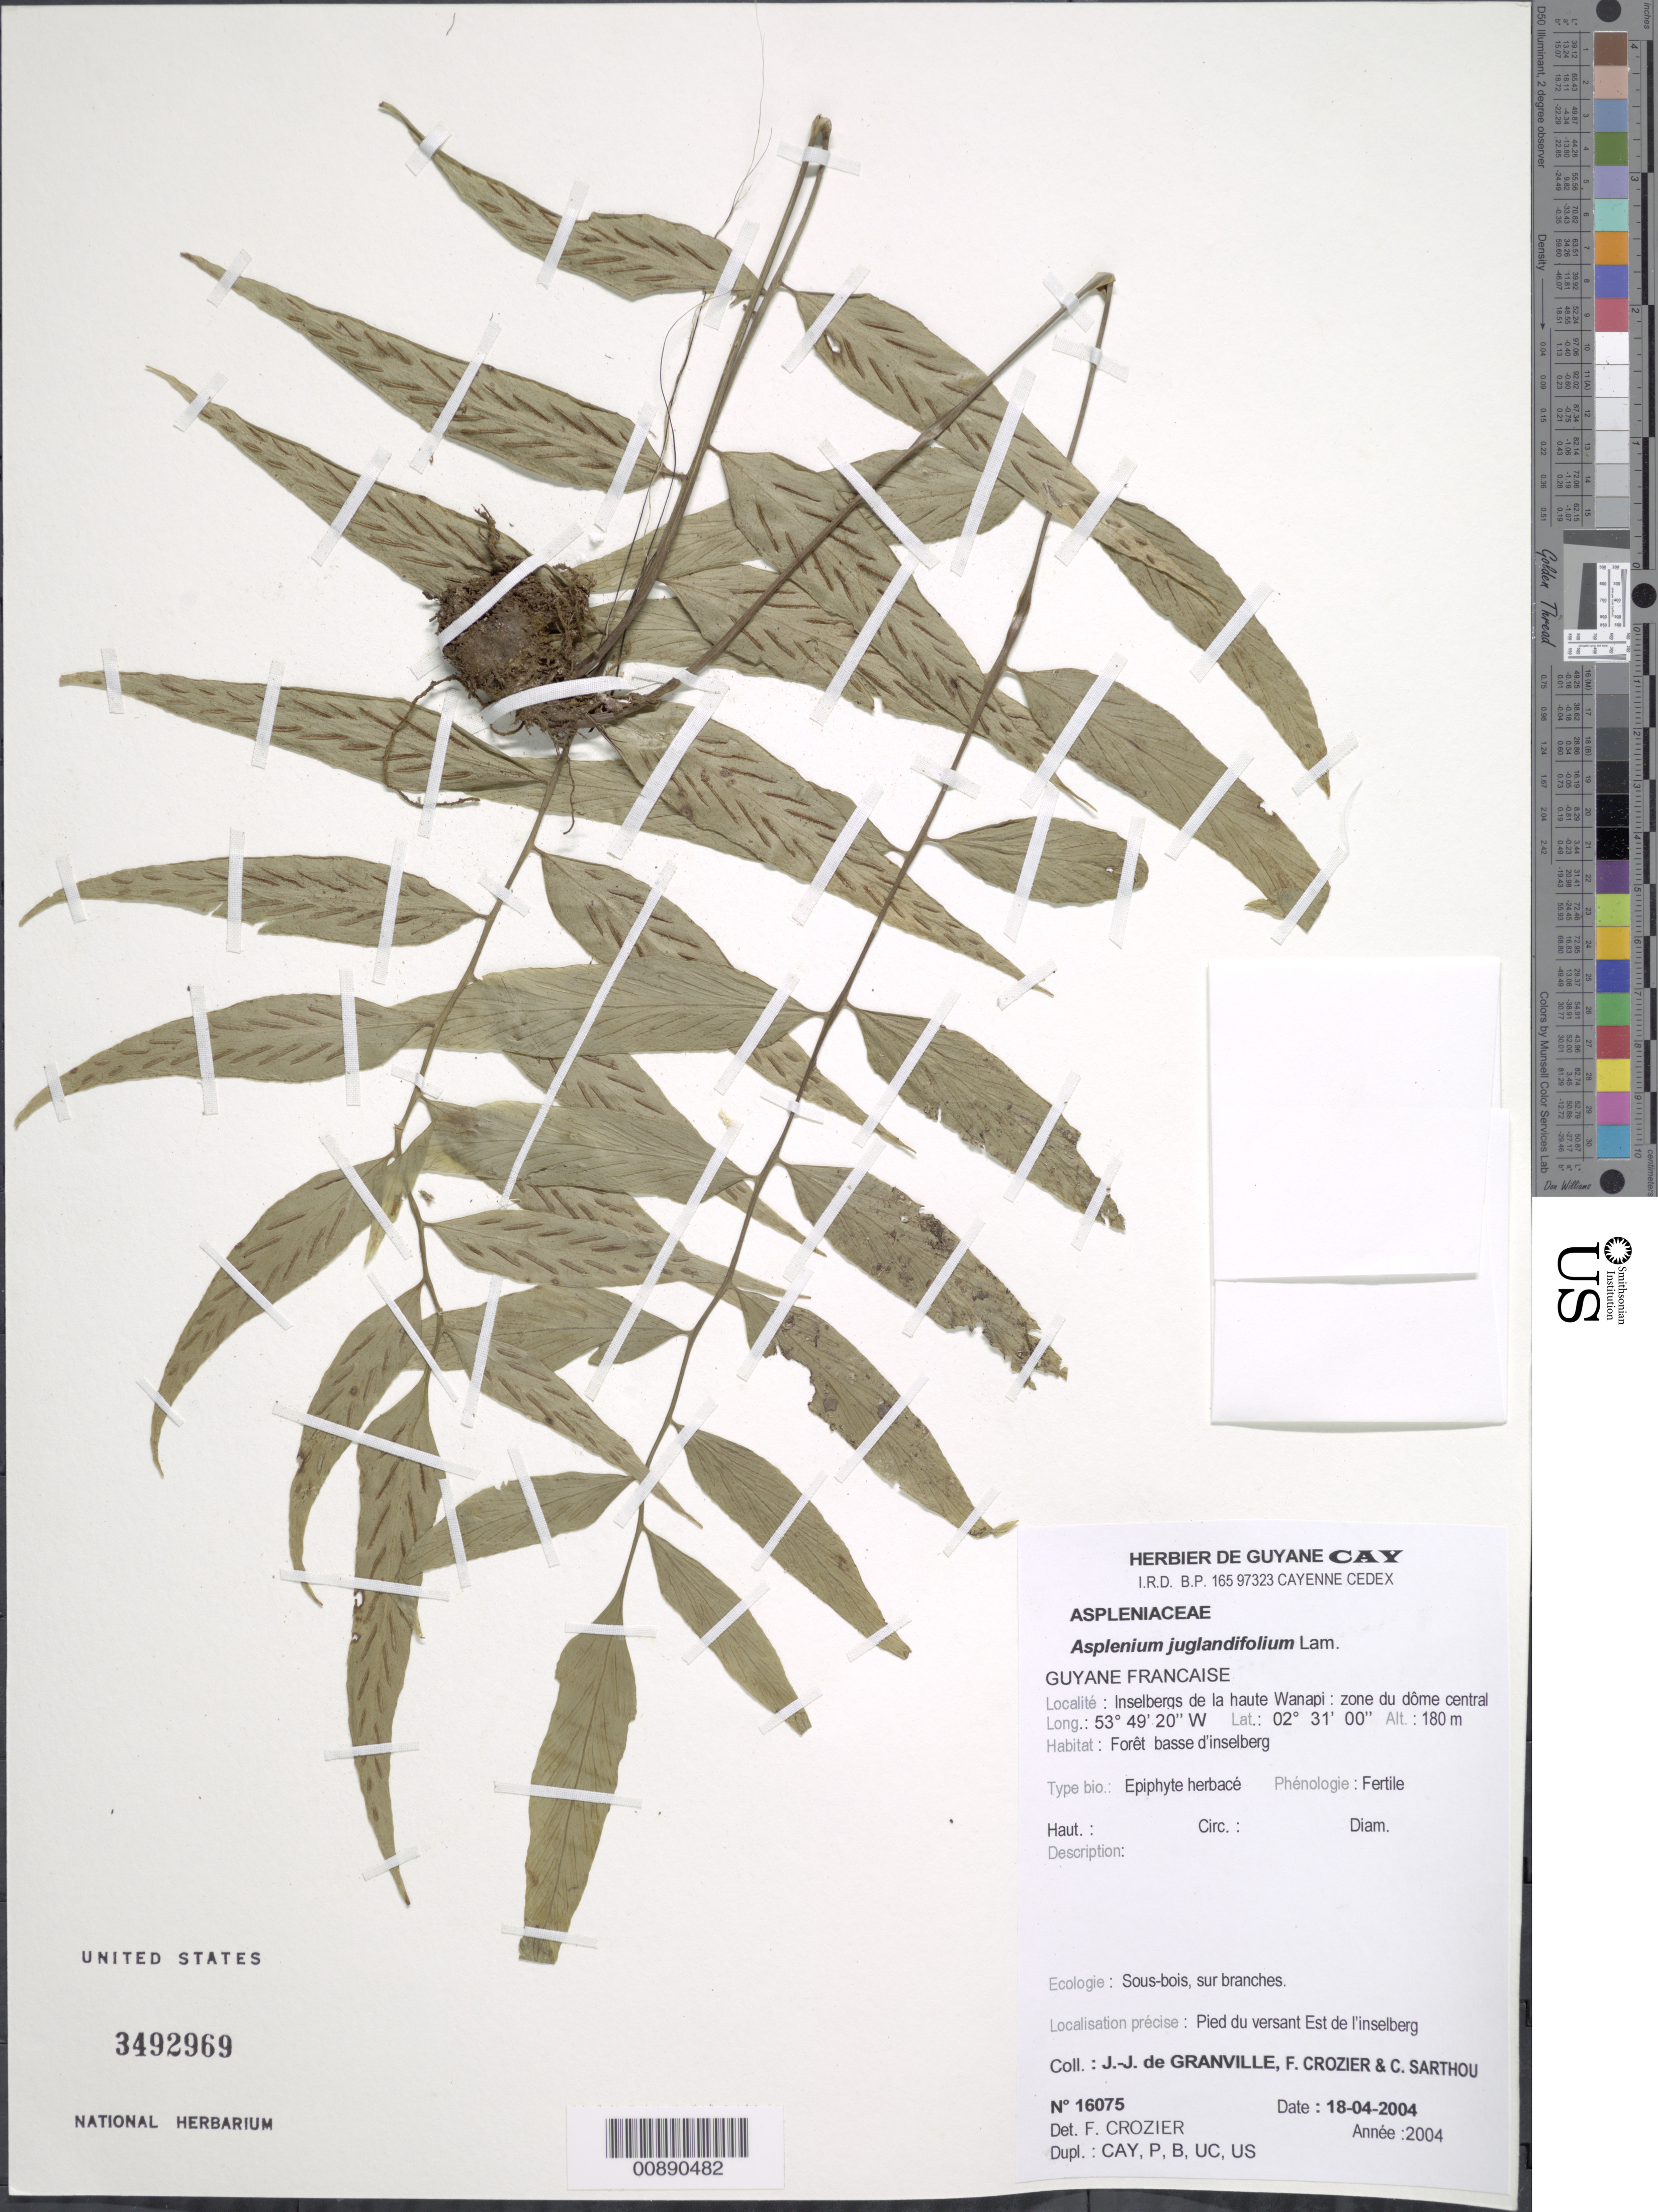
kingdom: Plantae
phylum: Tracheophyta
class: Polypodiopsida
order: Polypodiales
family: Aspleniaceae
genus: Asplenium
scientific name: Asplenium juglandifolium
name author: Lam.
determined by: Crozier, F.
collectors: J.-J. de Granville, F. Crozier & C. Sarthou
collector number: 16075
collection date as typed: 18-Apr-04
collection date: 2004-04-18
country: French Guiana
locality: Inselbergs de la haute Wanapi, versant est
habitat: Forêt basse d'inselberg; sous bois, sur branches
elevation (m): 180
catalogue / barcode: US 3492969